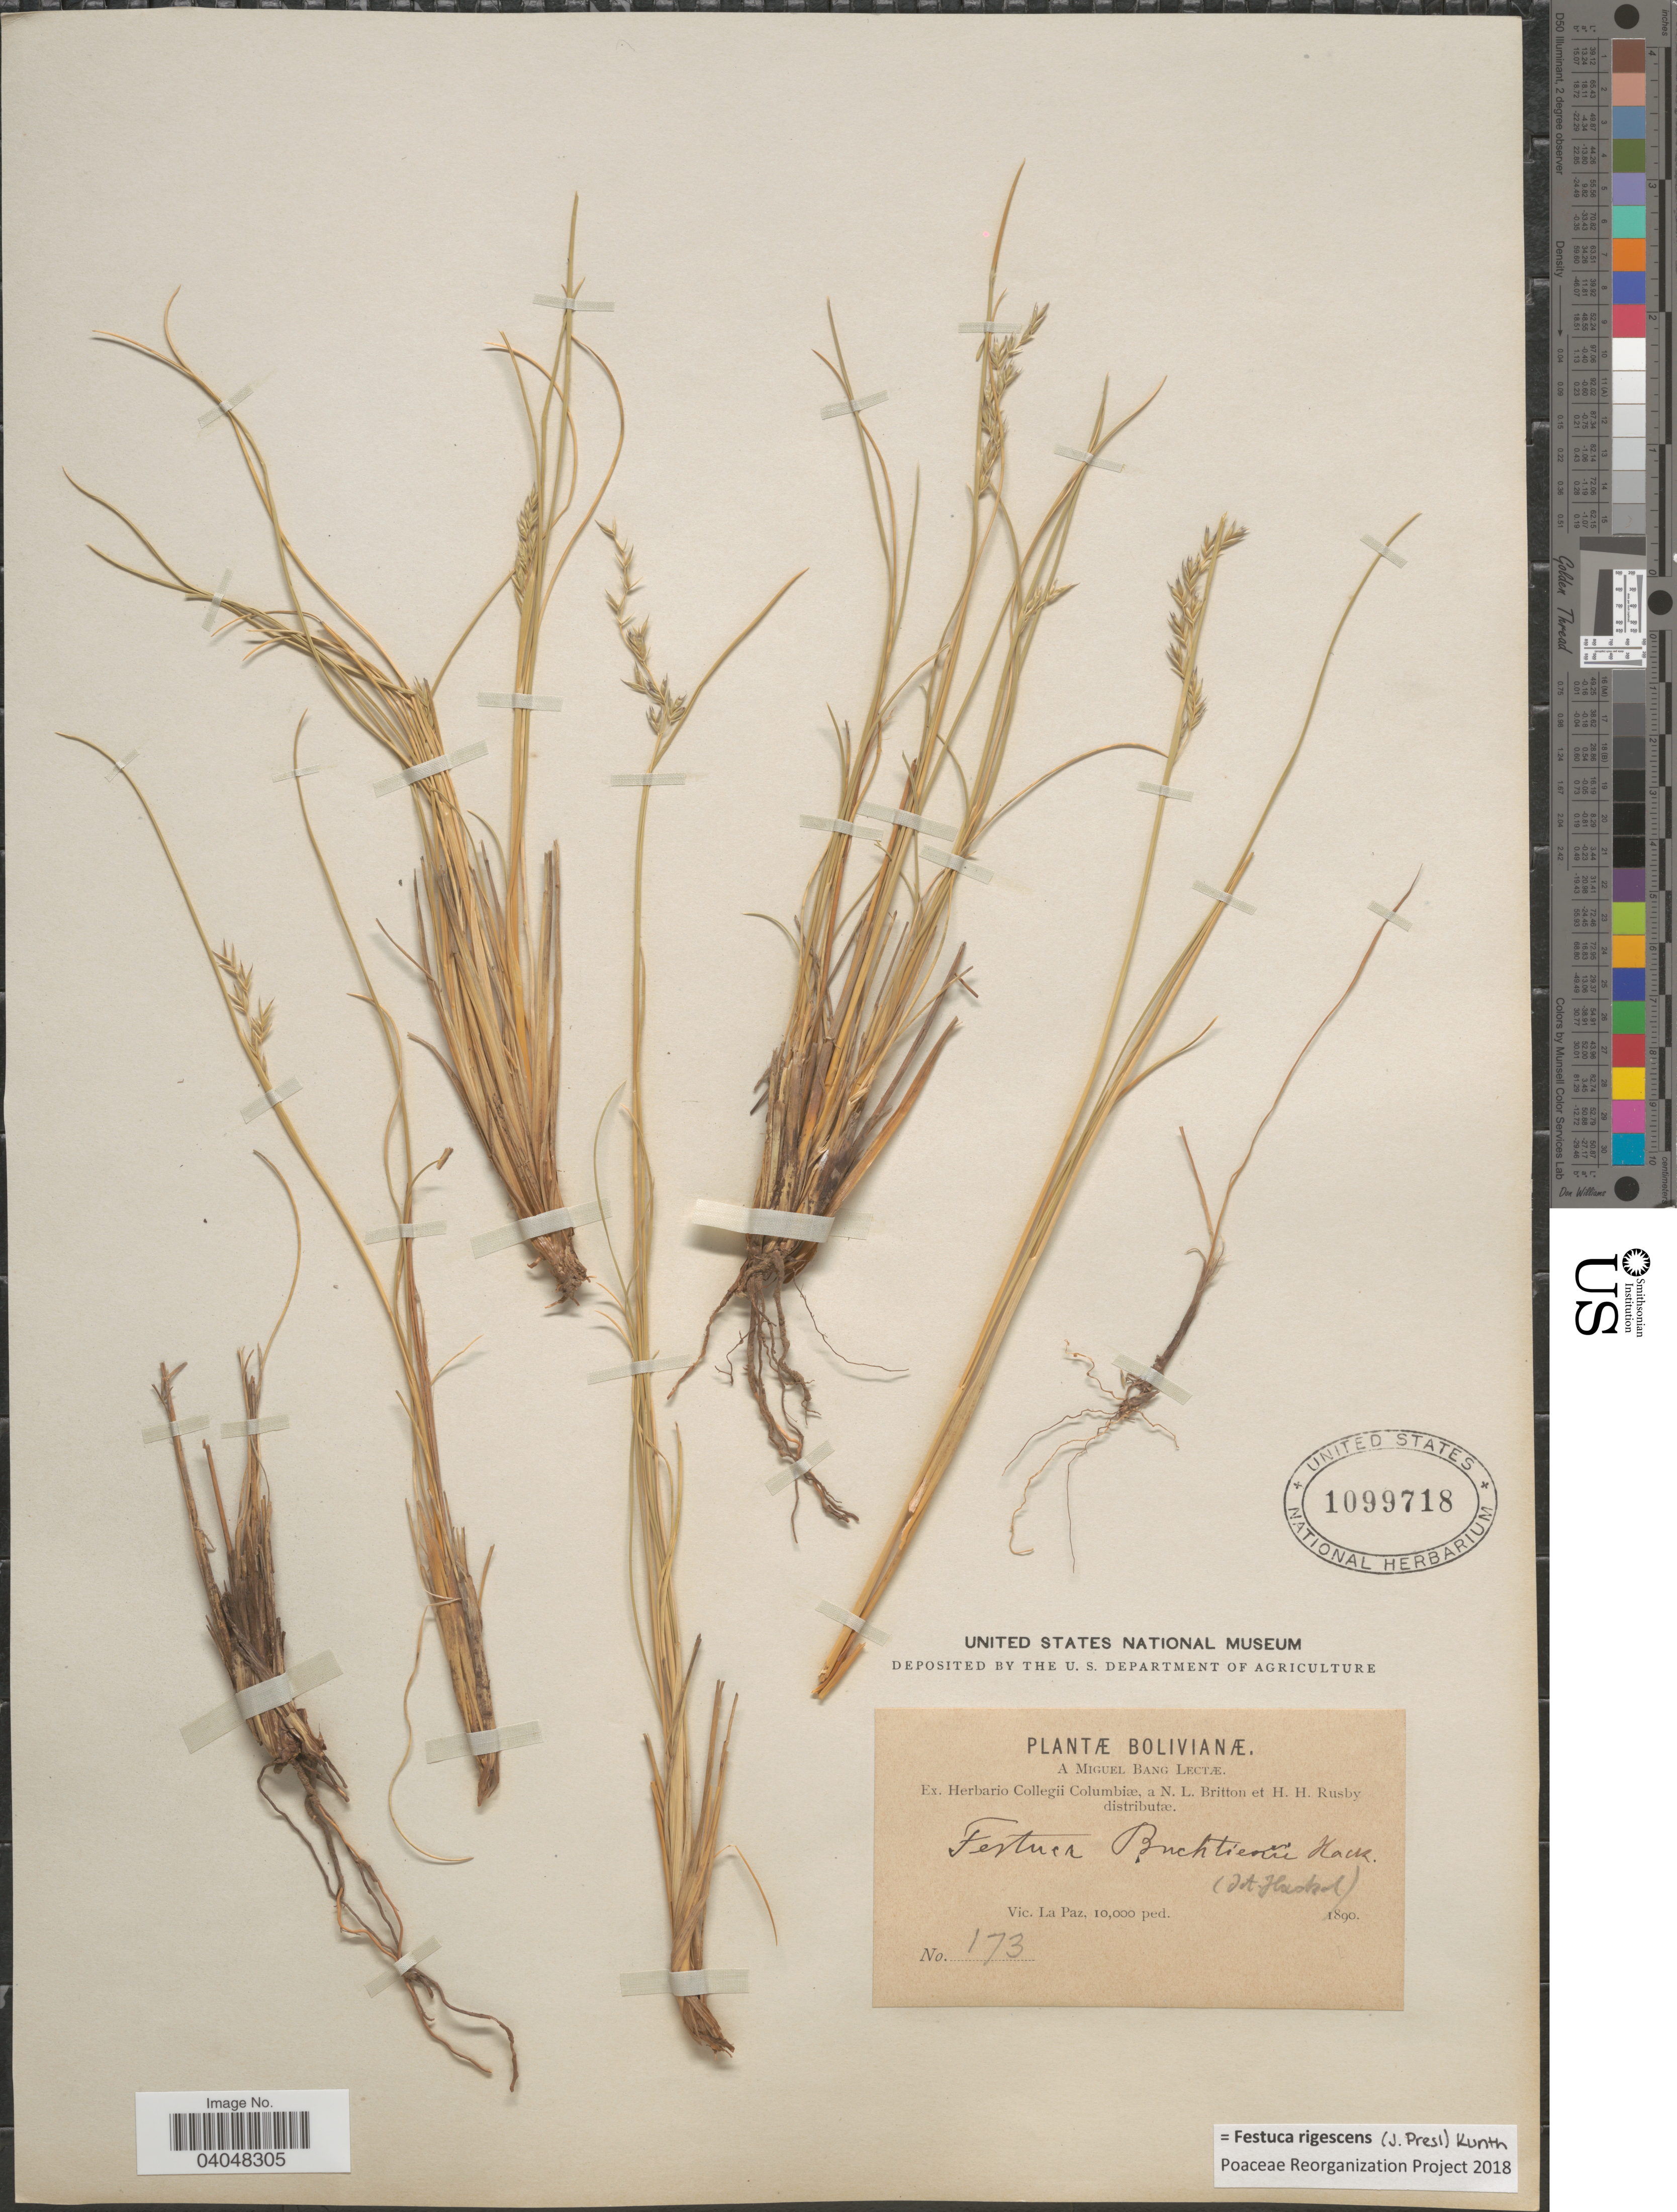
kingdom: Plantae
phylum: Tracheophyta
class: Liliopsida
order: Poales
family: Poaceae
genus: Festuca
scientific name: Festuca rigescens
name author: (J. Presl) Kunth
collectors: M. Bang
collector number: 173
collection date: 1890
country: Bolivia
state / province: La Paz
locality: Vic. La Paz.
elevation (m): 3048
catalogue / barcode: US 1099718